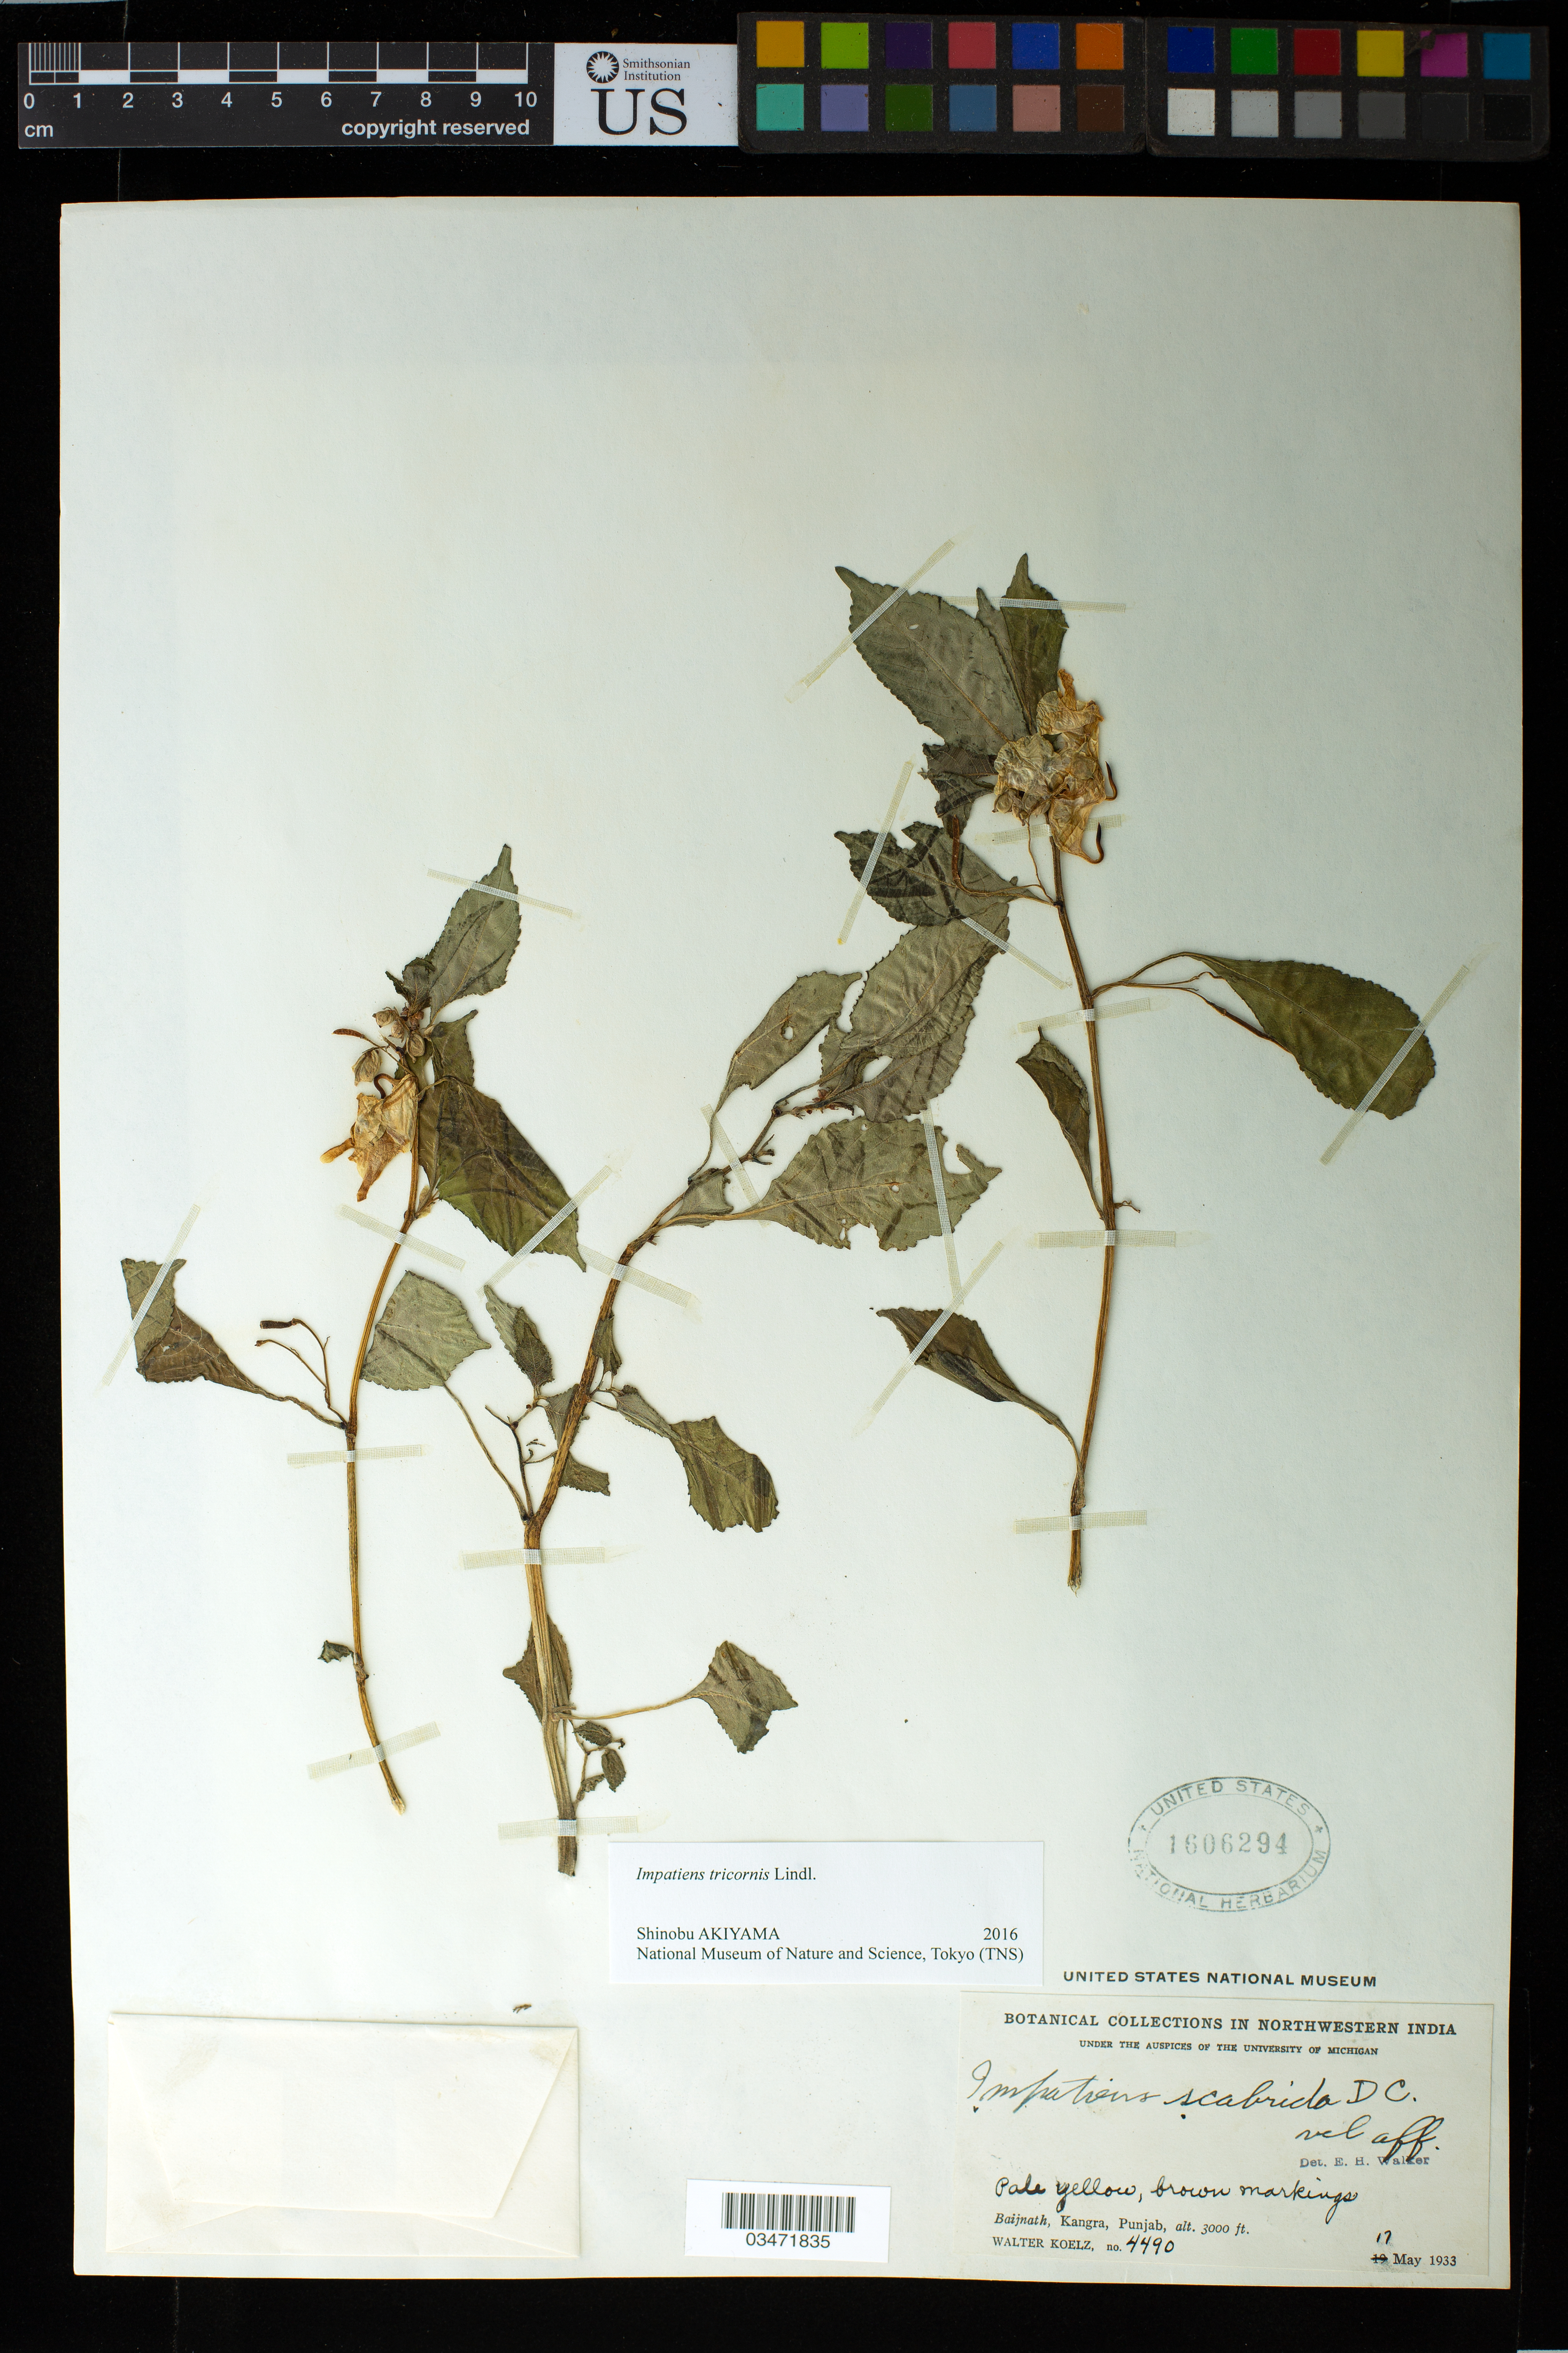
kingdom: Plantae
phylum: Tracheophyta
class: Magnoliopsida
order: Ericales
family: Balsaminaceae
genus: Impatiens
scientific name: Impatiens tricornis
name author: Lindl.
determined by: Akiyama, Shinobu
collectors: W. N. Koelz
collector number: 4490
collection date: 1933-05-17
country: India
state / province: Himachal Pradesh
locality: Baijnath, Kangra, Punjab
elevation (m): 914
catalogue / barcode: US 1606294